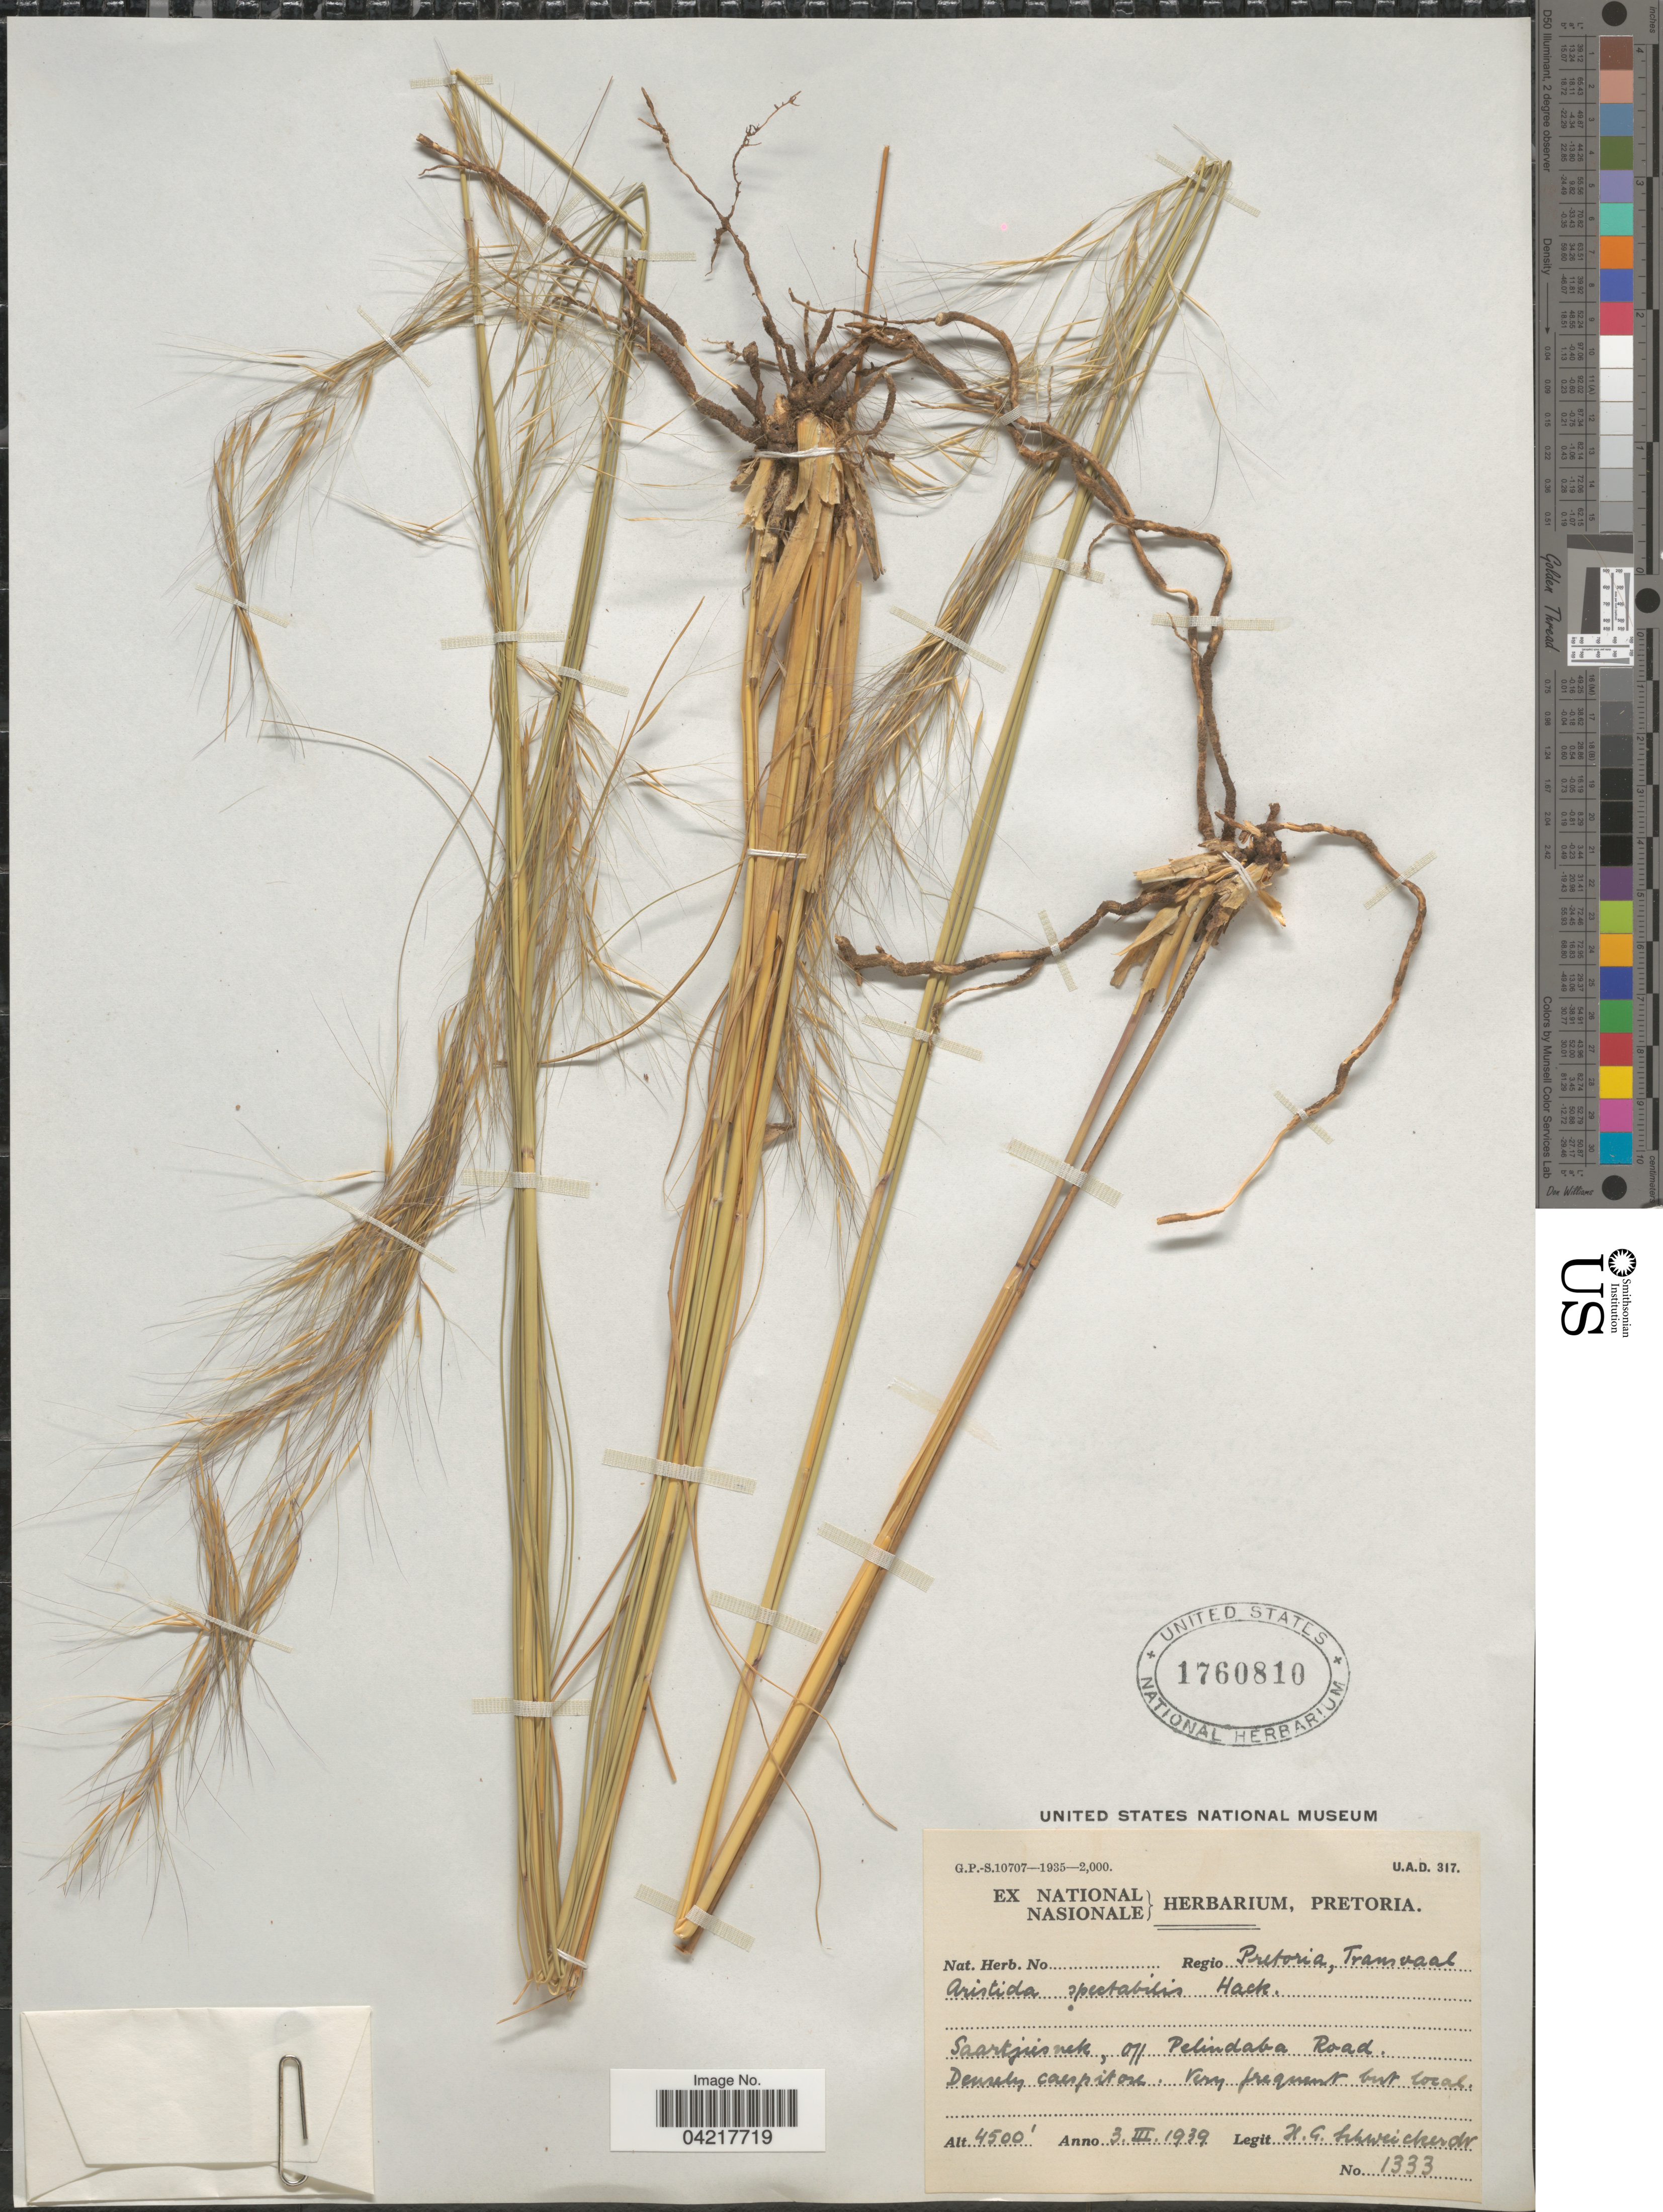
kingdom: Plantae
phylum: Tracheophyta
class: Liliopsida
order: Poales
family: Poaceae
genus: Aristida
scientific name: Aristida spectabilis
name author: Hack.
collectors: H. Schweickerdt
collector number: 1333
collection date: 1939-03-03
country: South Africa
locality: Regio Pretoria, Transvaal. Saartjiesnek, off Pelindaba Road.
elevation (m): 1372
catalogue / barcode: US 1760810